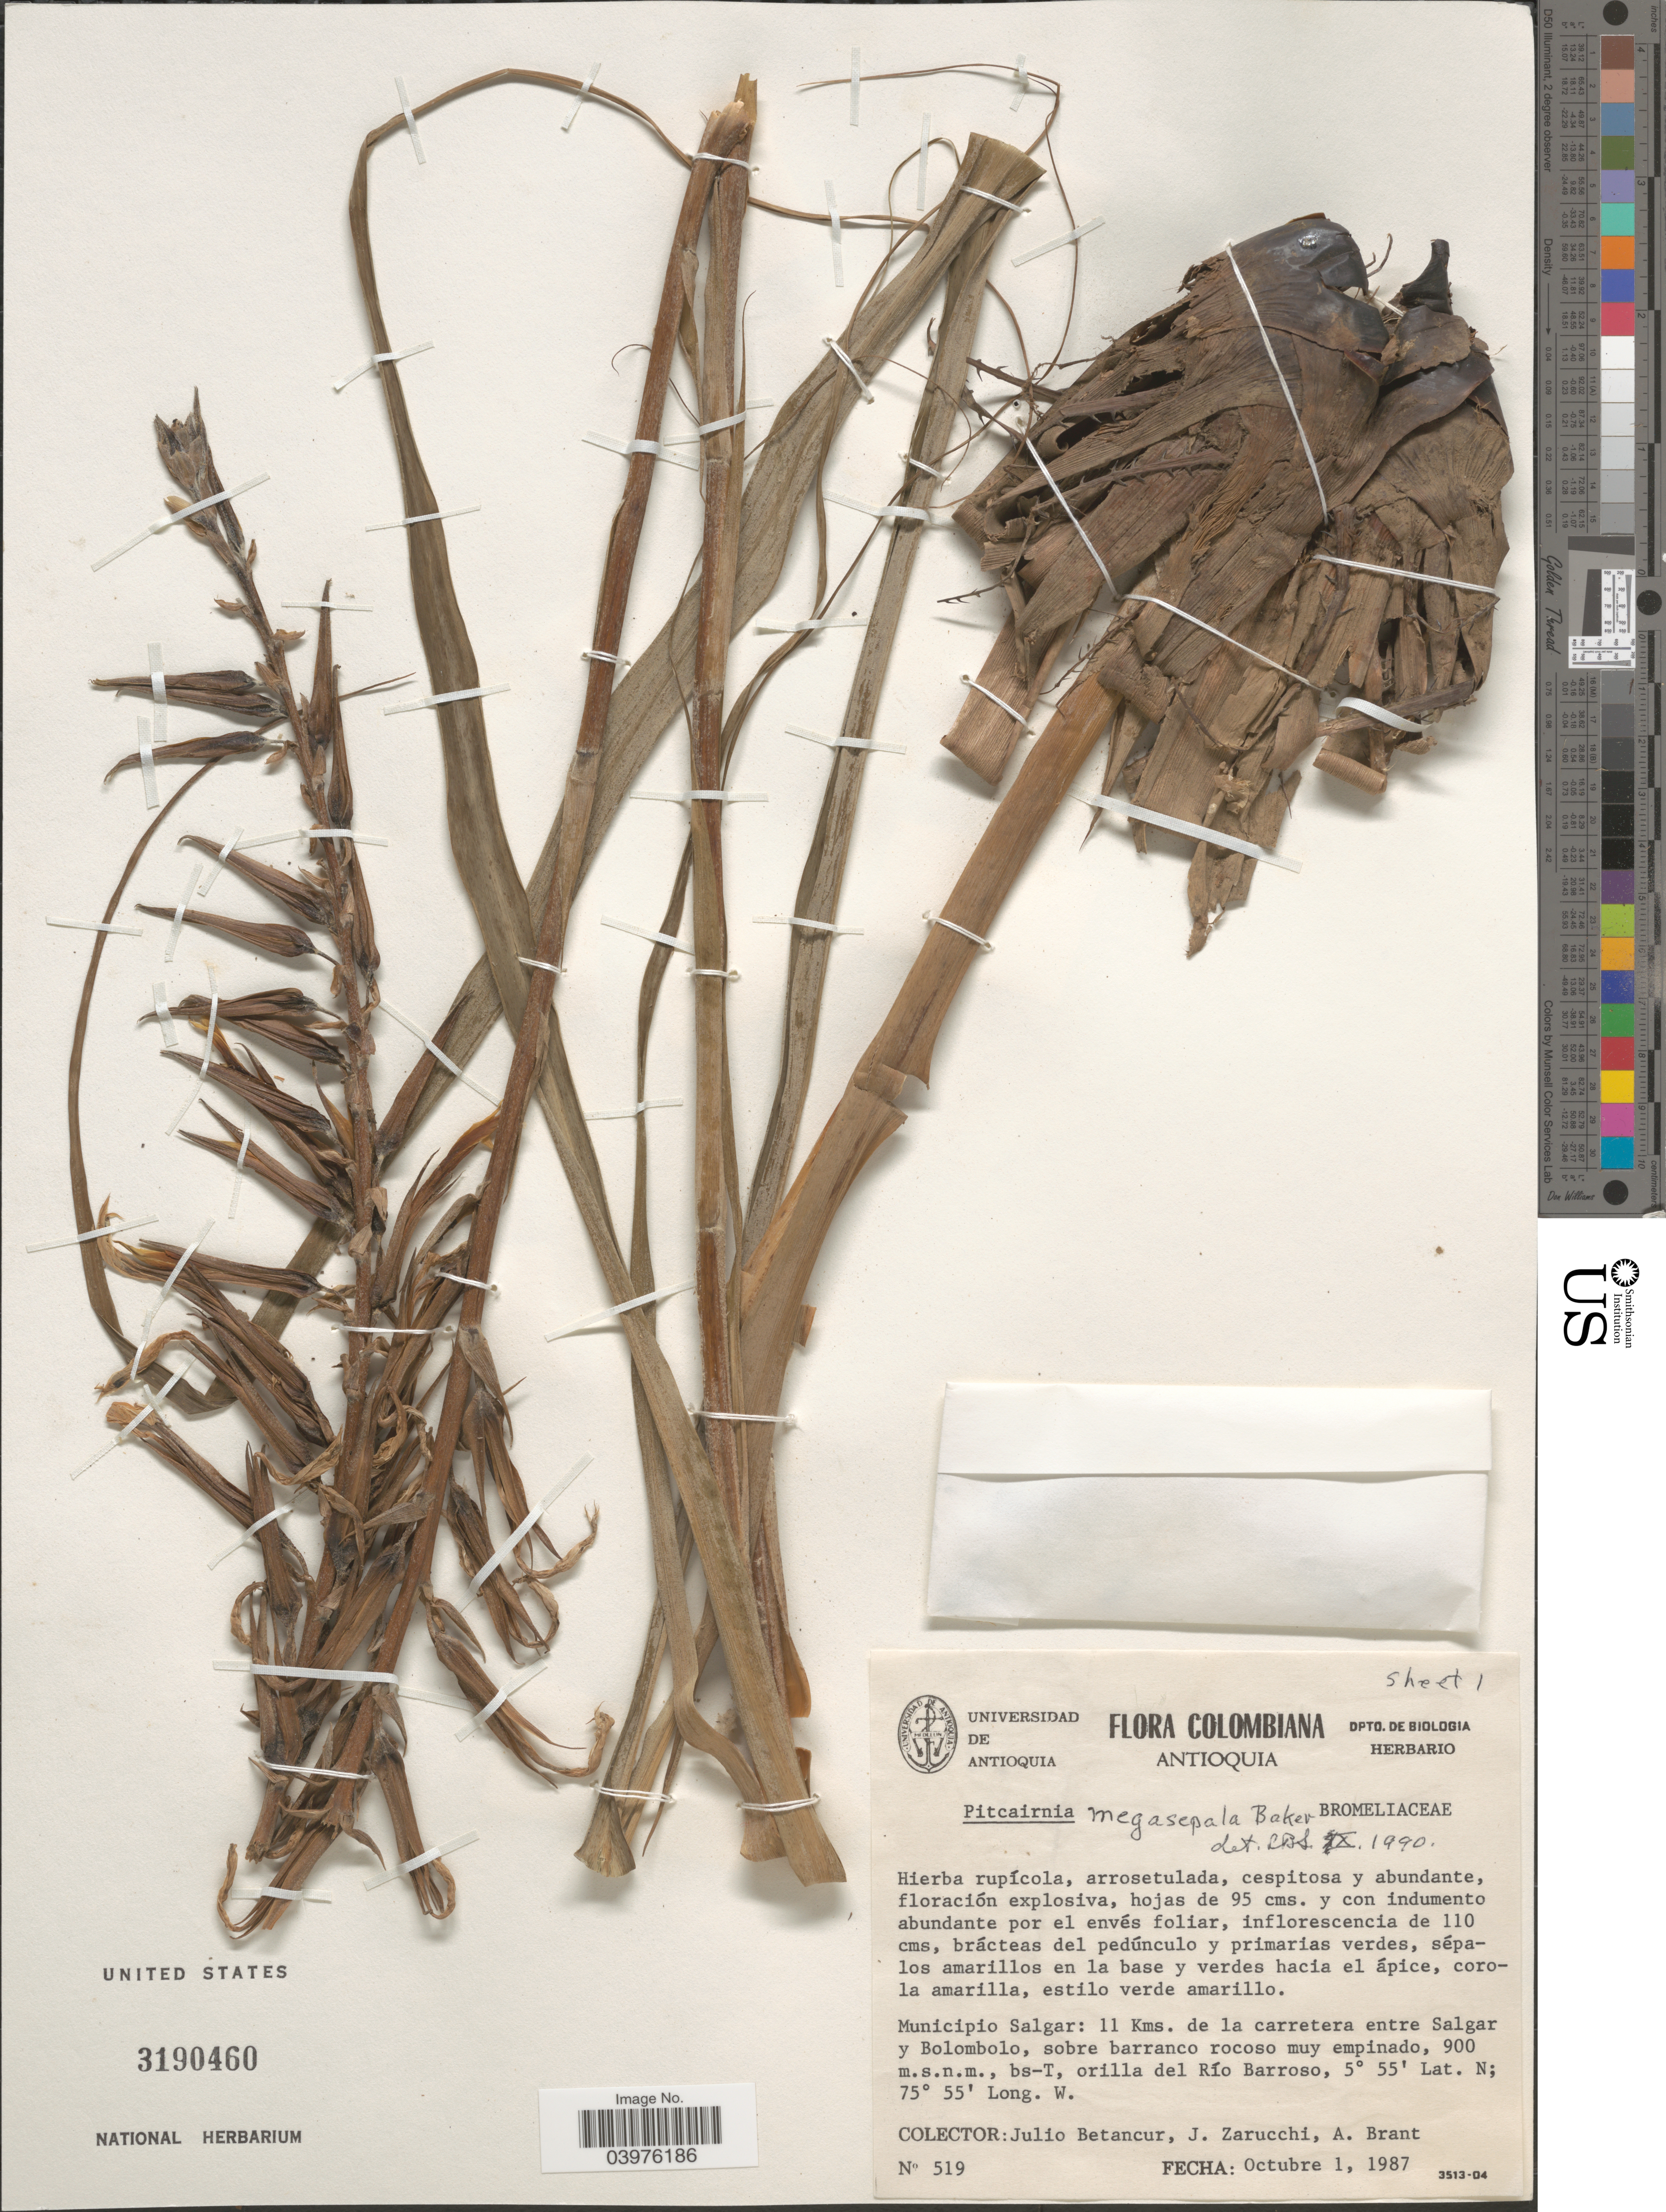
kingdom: Plantae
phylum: Tracheophyta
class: Liliopsida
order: Poales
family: Bromeliaceae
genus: Pitcairnia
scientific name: Pitcairnia megasepala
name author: Baker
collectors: J. Betancur, J. L. Zarucchi & A. Brant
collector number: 519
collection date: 1987-10-01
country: Colombia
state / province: Antioquia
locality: Municipio Salgar: 11 Kms. de la carretera entre Salgar y Bolombolo, sobre barranco rocoso muy empinado, bs-T, orilla del Río Baroso.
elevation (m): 900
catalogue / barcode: US 3190460